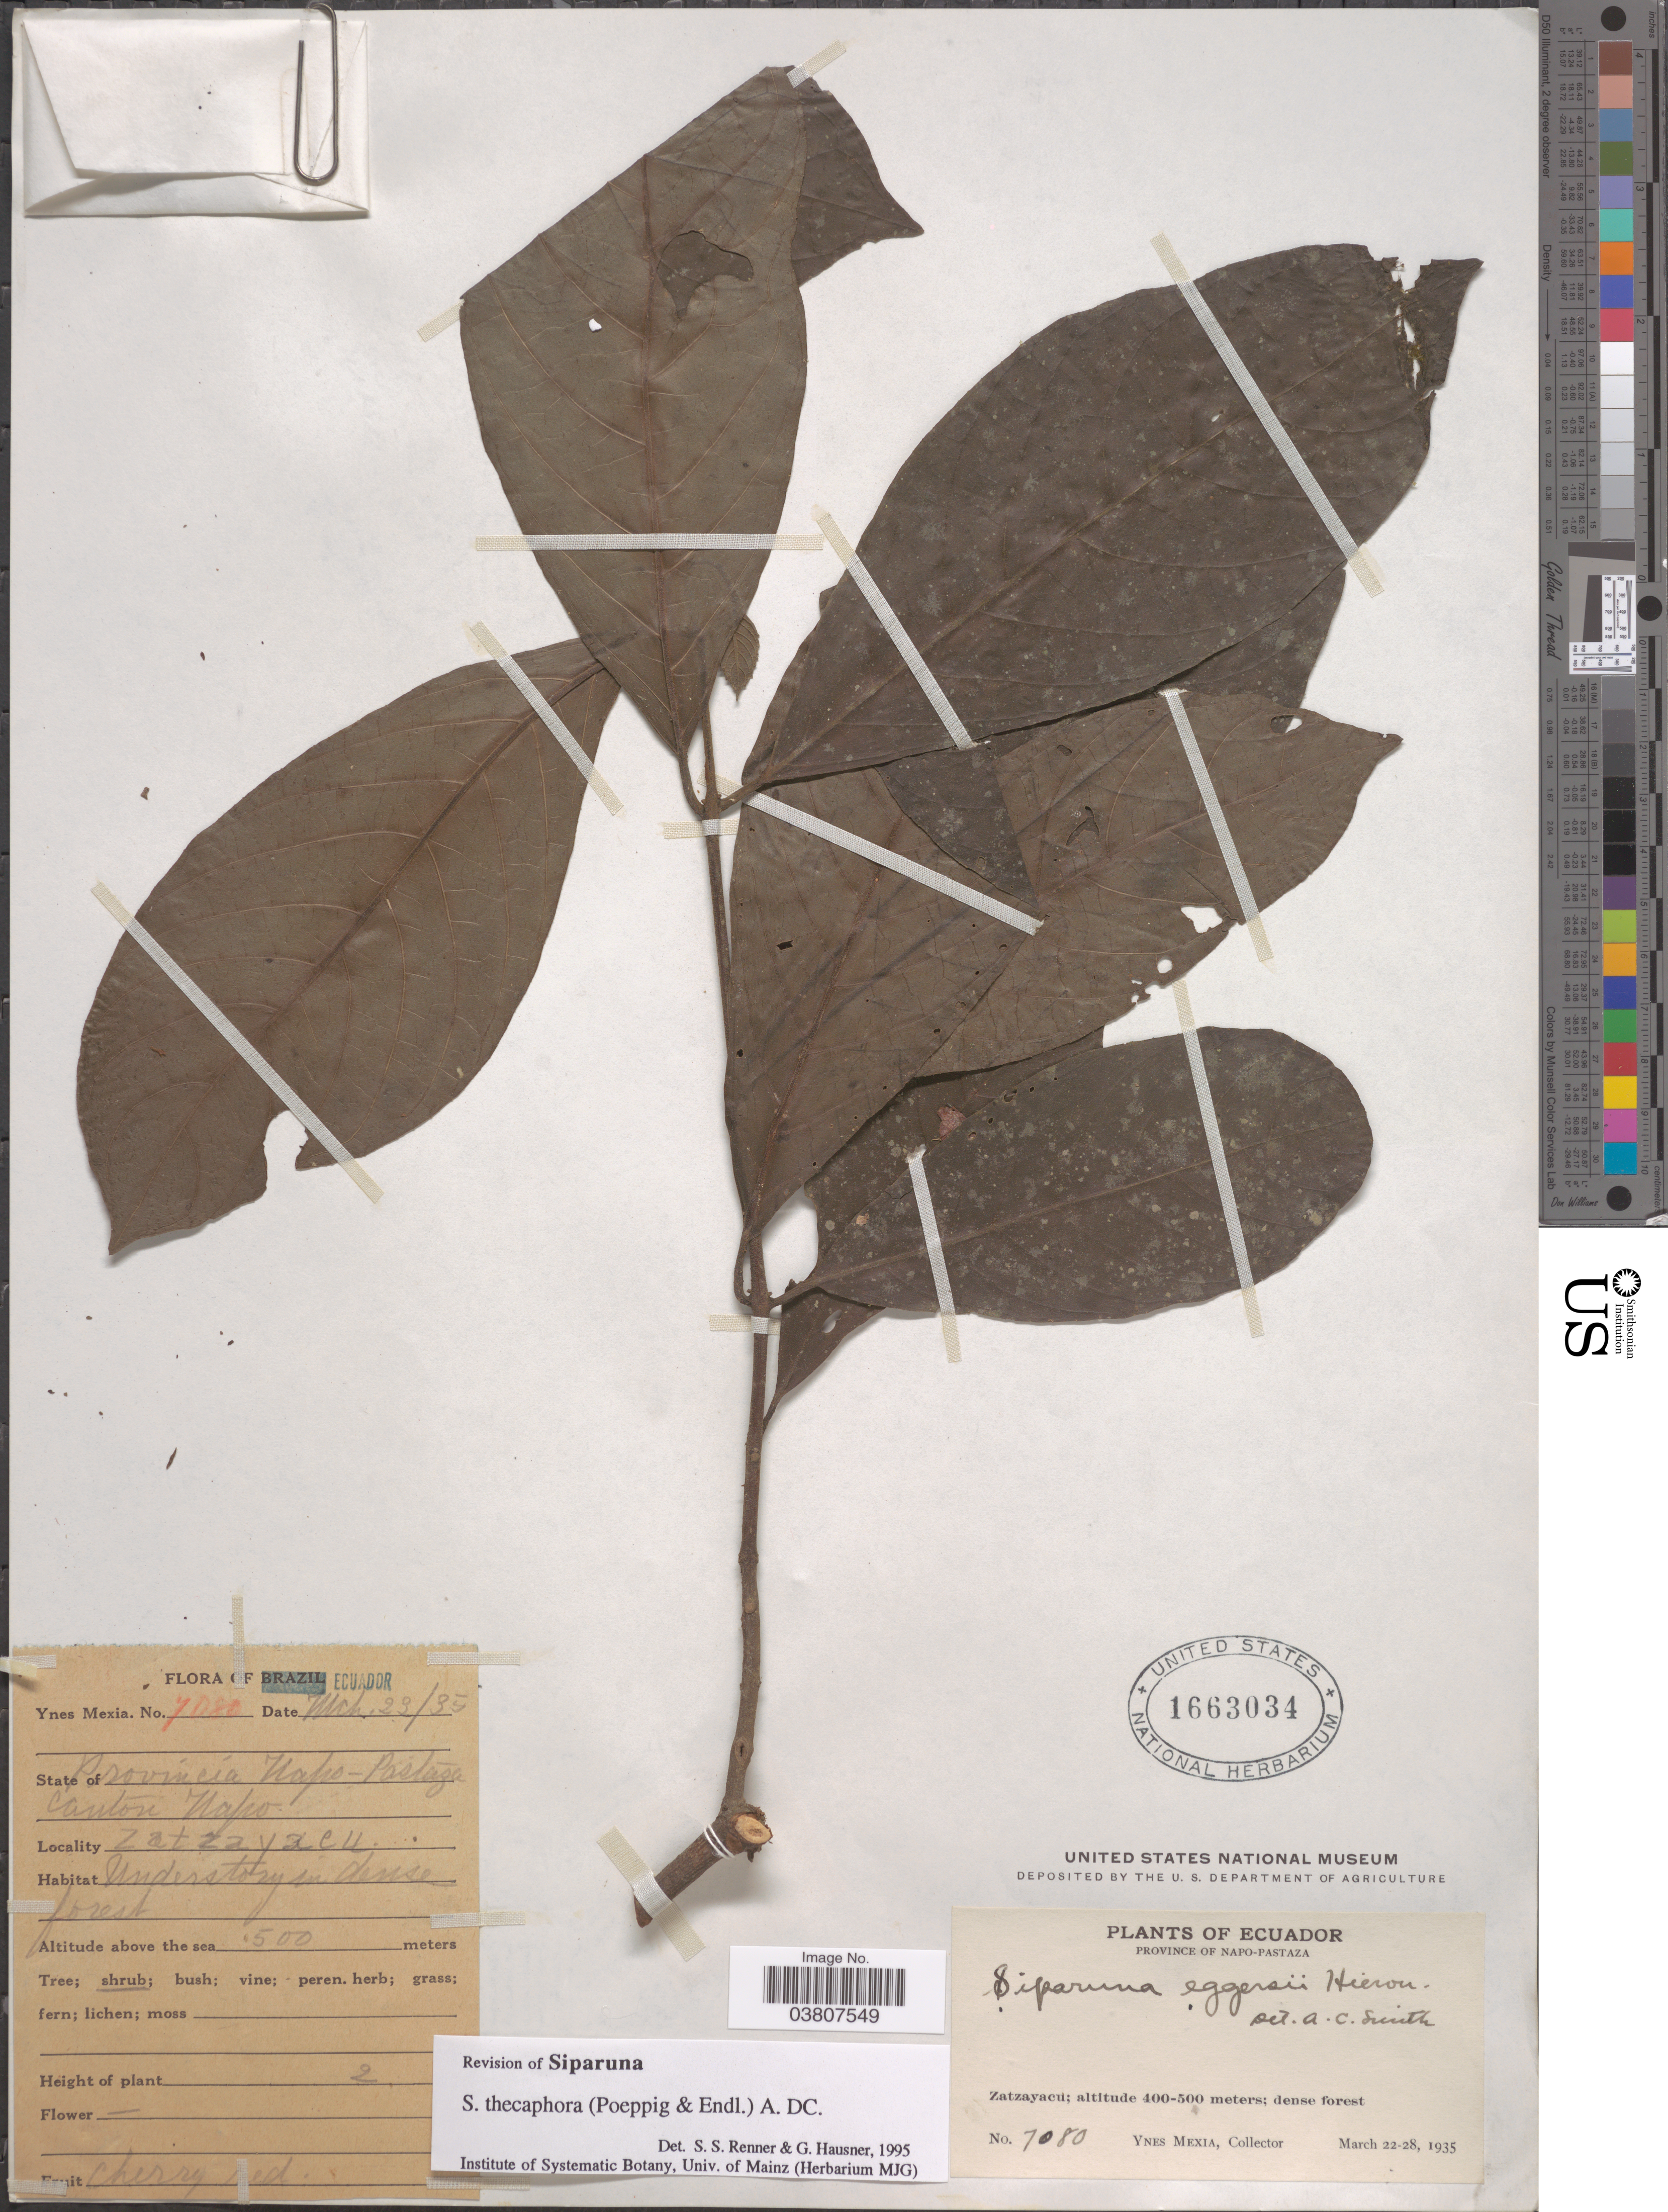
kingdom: Plantae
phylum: Tracheophyta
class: Magnoliopsida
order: Laurales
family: Siparunaceae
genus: Siparuna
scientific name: Siparuna thecaphora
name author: (Poepp. & Endl.) A. DC.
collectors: Y. Mexia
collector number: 7080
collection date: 1935-03-23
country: Ecuador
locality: Provincia Napo-Pastaza. Canton Napo. Zatzayacu.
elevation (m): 500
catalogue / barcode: US 1663034